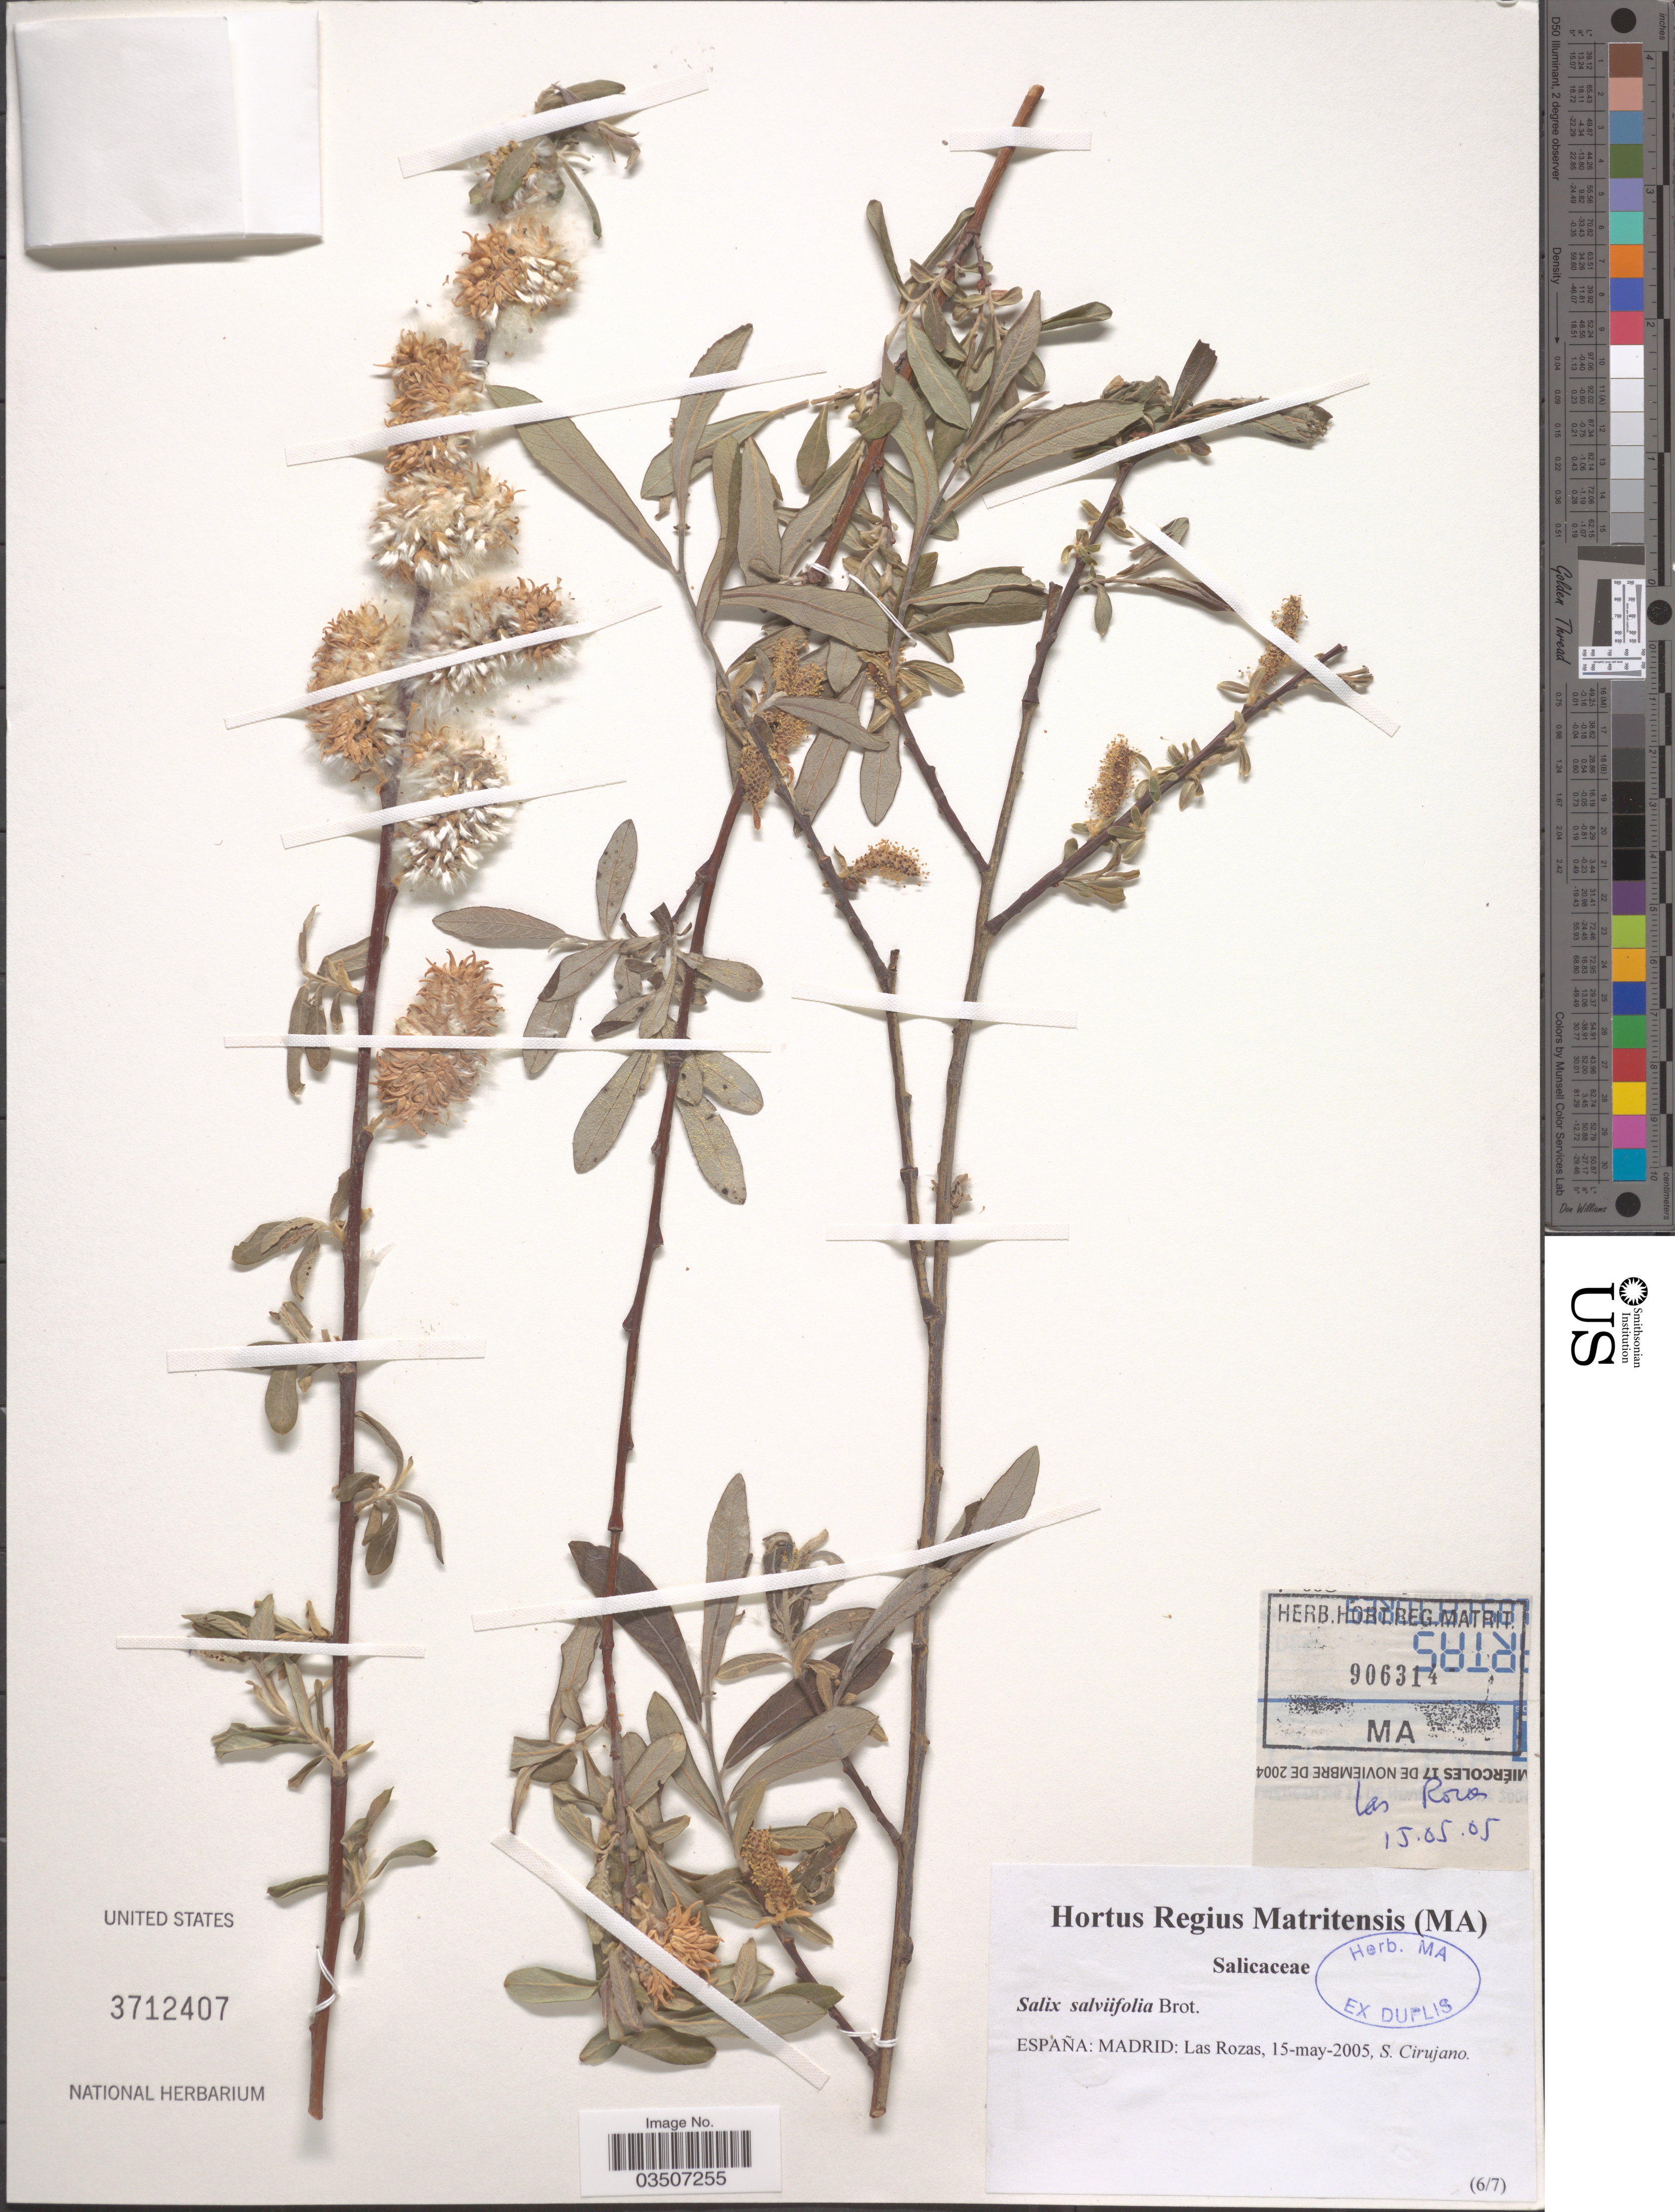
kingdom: Plantae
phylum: Tracheophyta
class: Magnoliopsida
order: Malpighiales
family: Salicaceae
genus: Salix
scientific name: Salix salviaefolia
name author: Brot.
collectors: S. Cirujano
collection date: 2005-05-15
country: Spain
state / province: Madrid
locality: Las Rozas.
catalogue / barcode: US 3712407